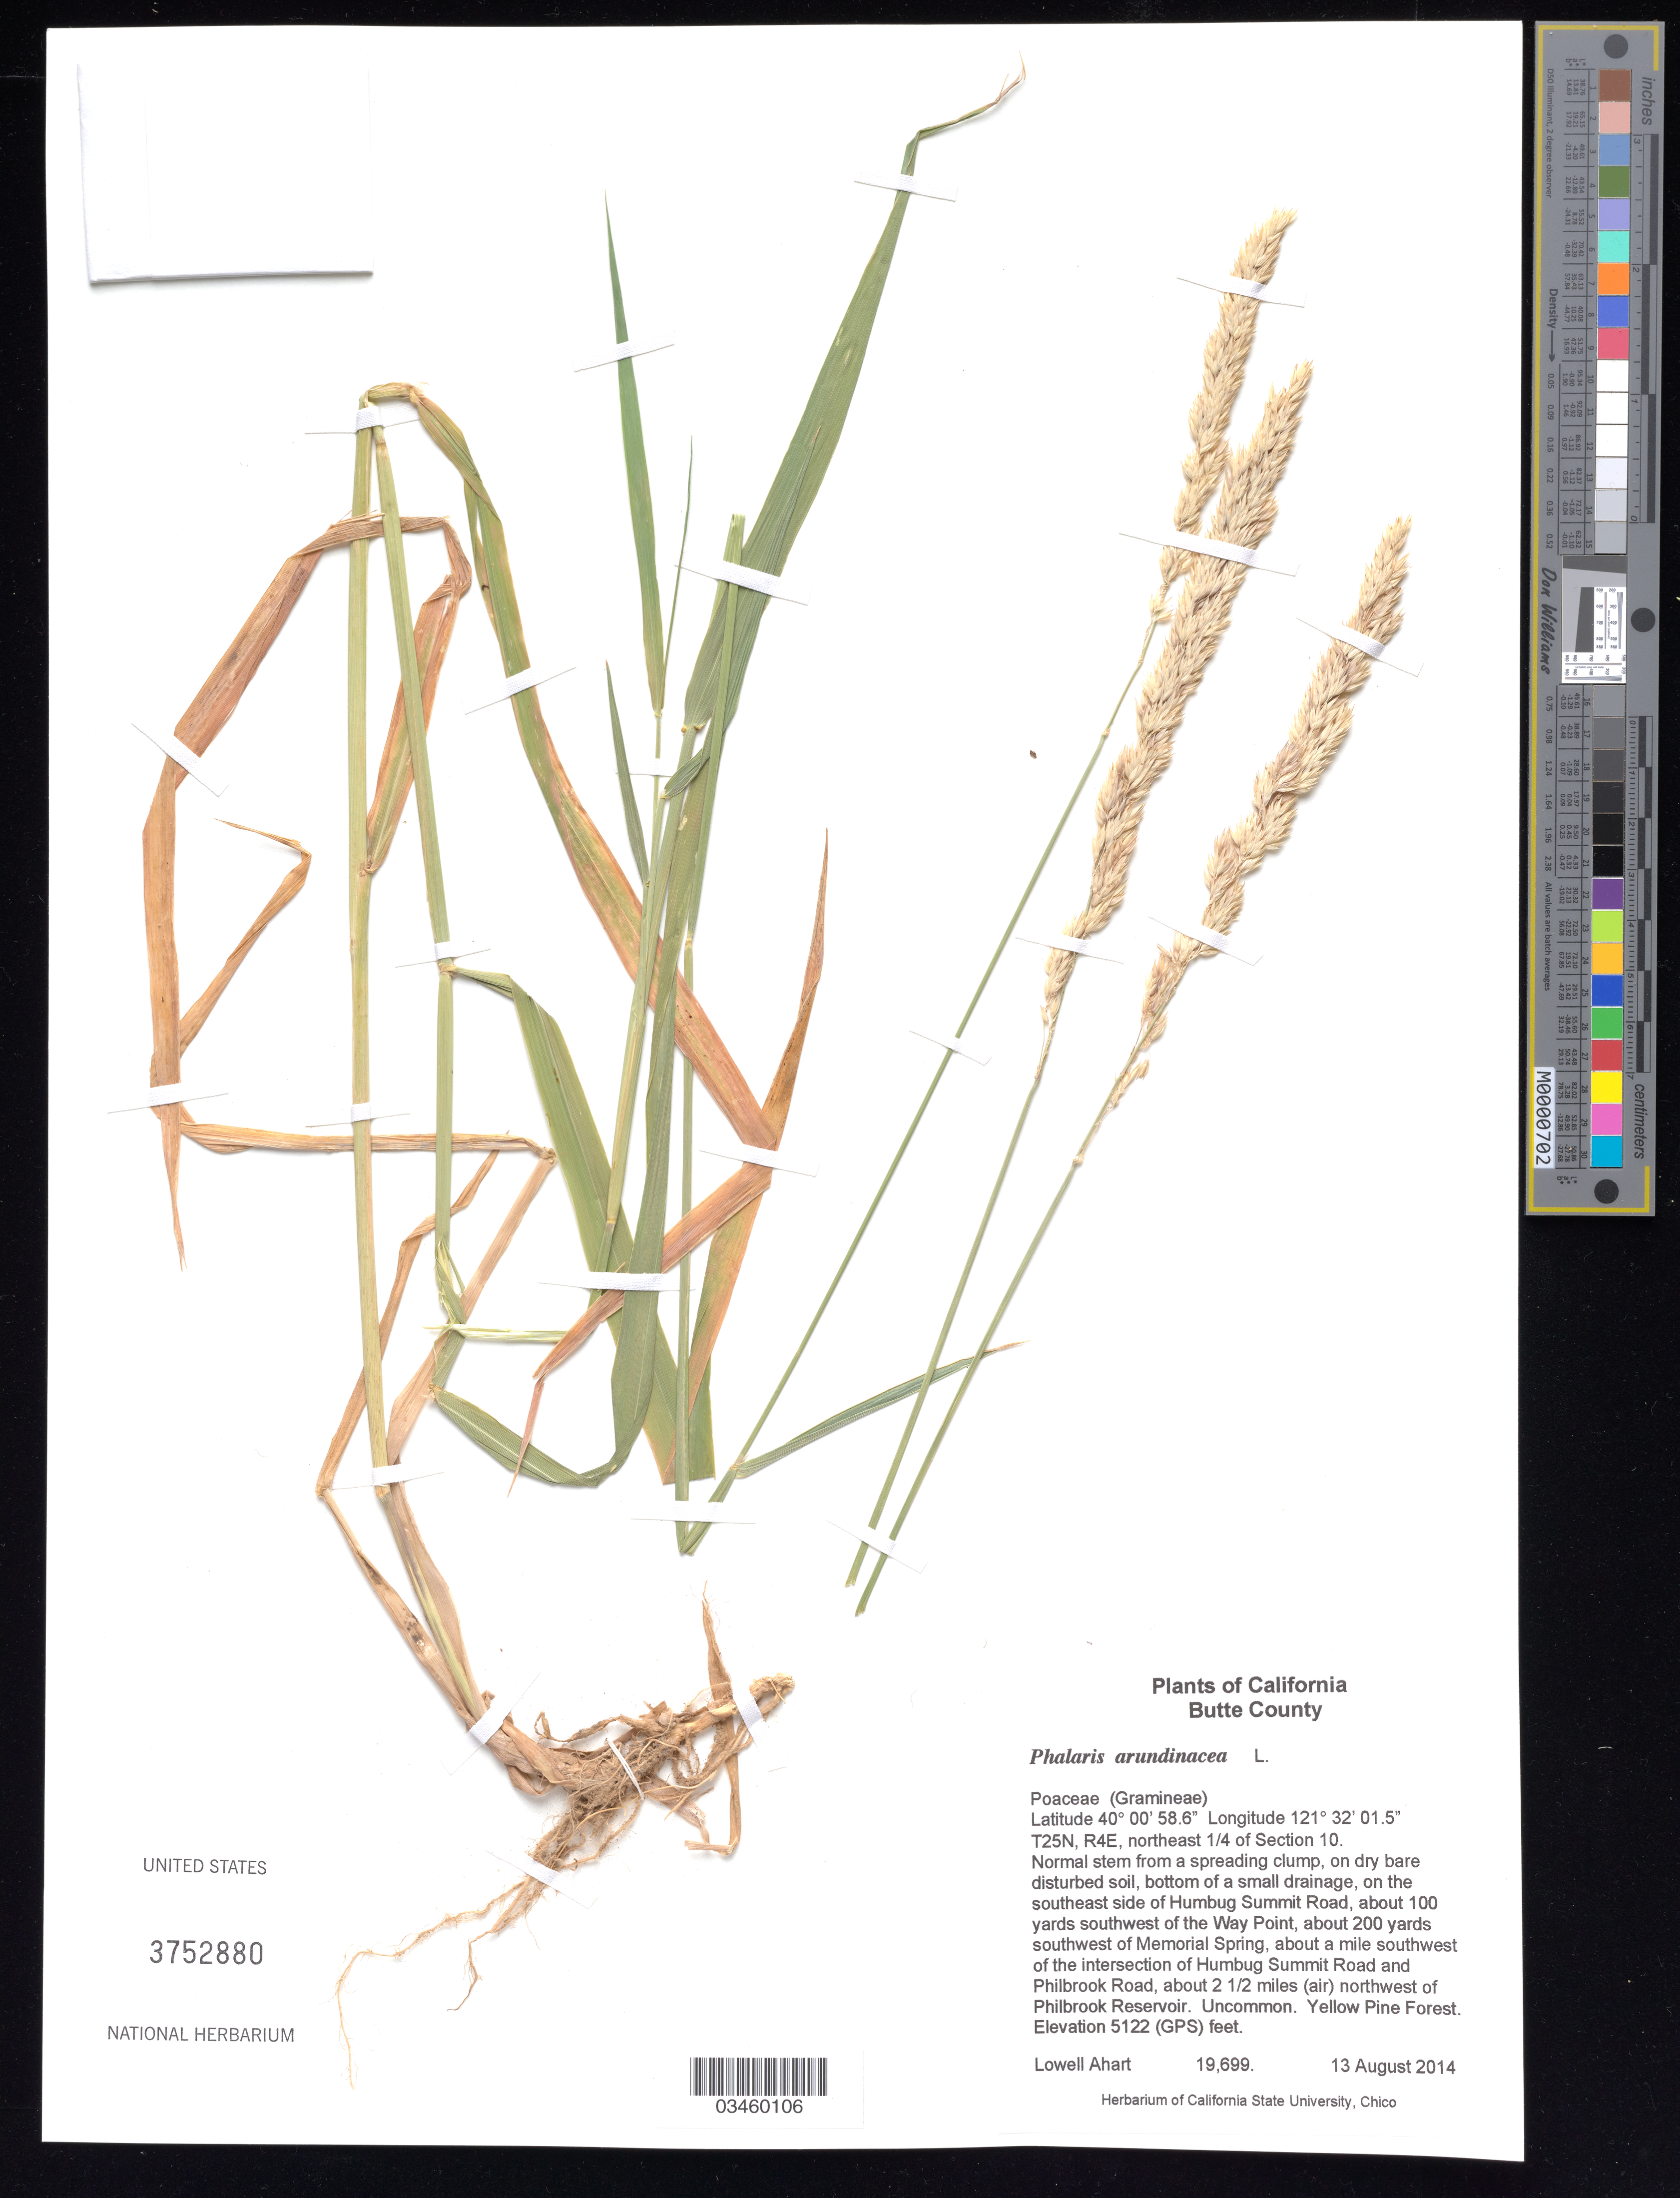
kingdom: Plantae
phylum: Tracheophyta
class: Liliopsida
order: Poales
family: Poaceae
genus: Phalaris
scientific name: Phalaris arundinacea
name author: L.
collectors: L. Ahart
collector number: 19699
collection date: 2014-08-13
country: United States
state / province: California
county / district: Butte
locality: SW side of Humburg Summit Road, about 100 yards SW of Way Point, about 200 yards SW of Memorial Spring, about 1 mi SW of intersection of Humburg Summit road and Philbrook Road, about 2.5 mi. (air) NW of Philbrook Reservoir.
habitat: Dry bare disturbed soil, bottom of small drainage. Yellow Pine Forest.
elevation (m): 1561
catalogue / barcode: US 3752880